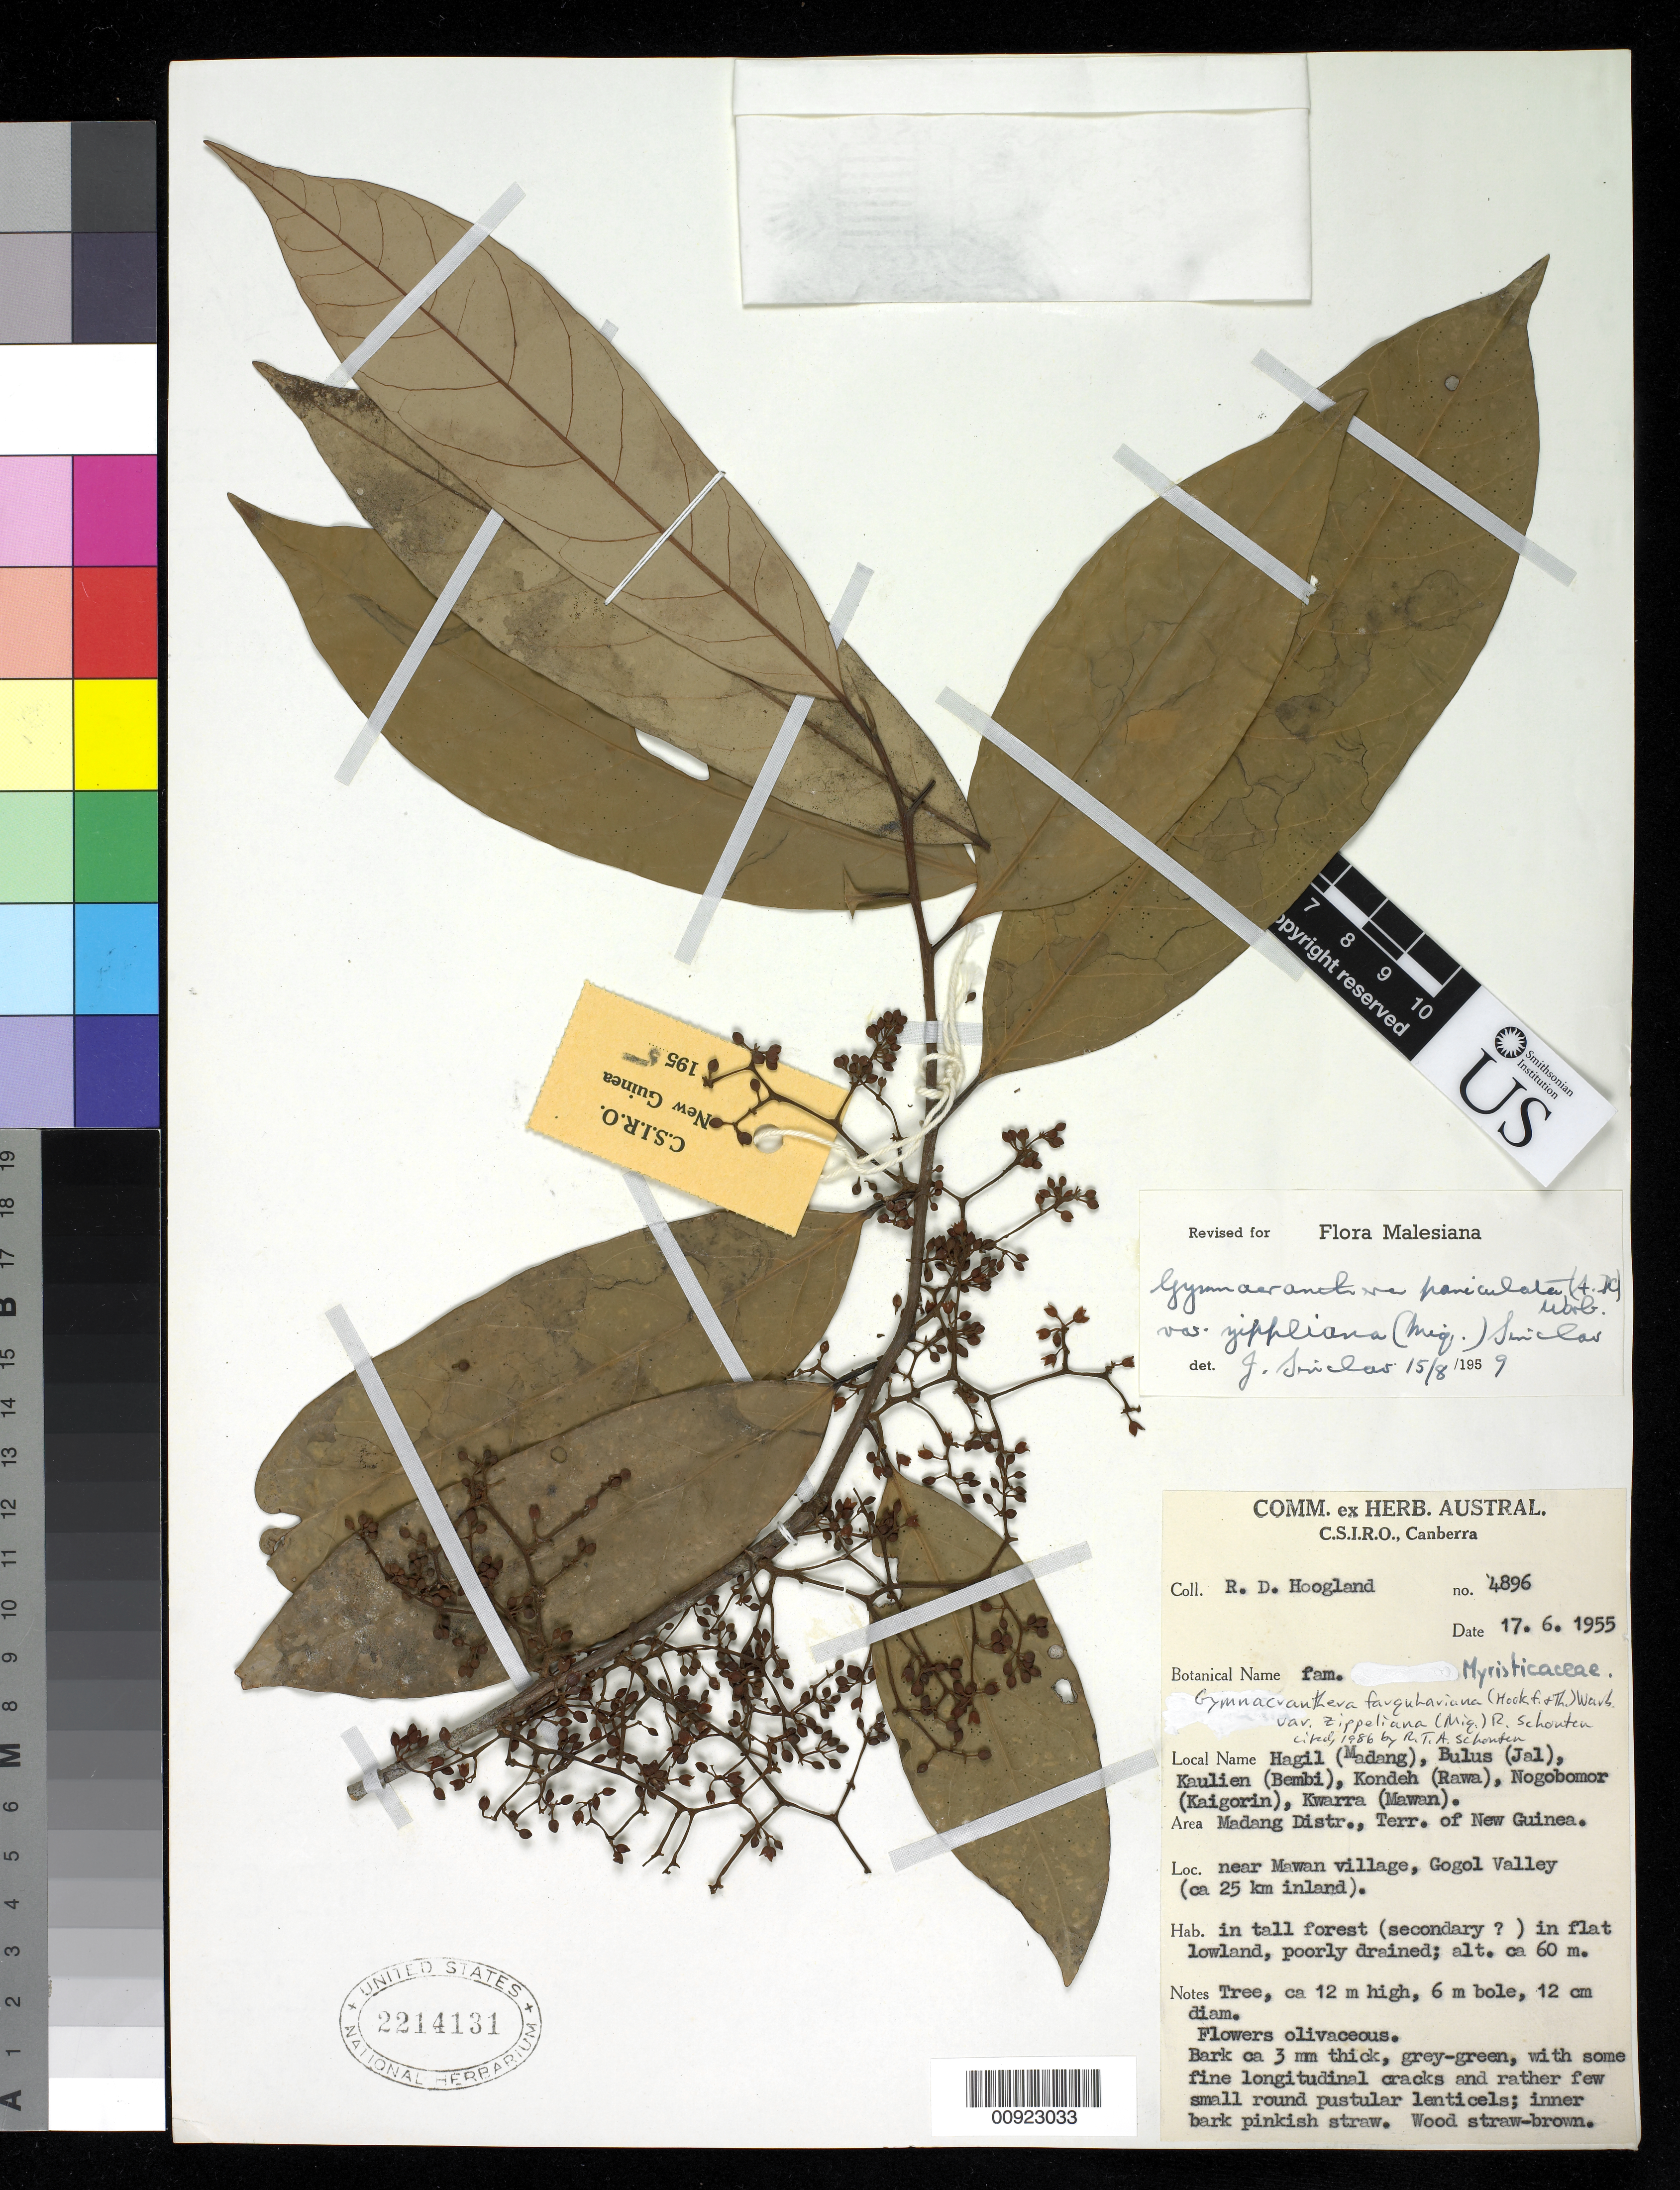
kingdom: Plantae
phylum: Tracheophyta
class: Magnoliopsida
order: Magnoliales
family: Myristicaceae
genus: Gymnacranthera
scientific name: Gymnacranthera farquhariana var. zippeliana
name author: (Miq.) R.T.A. Schouten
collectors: R. D. Hoogland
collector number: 4896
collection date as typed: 17 Jun 1955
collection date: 1955-06-17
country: Papua New Guinea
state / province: Madang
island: New Guinea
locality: near Mawan village, Gogol Valley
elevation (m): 60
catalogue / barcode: US 2214131